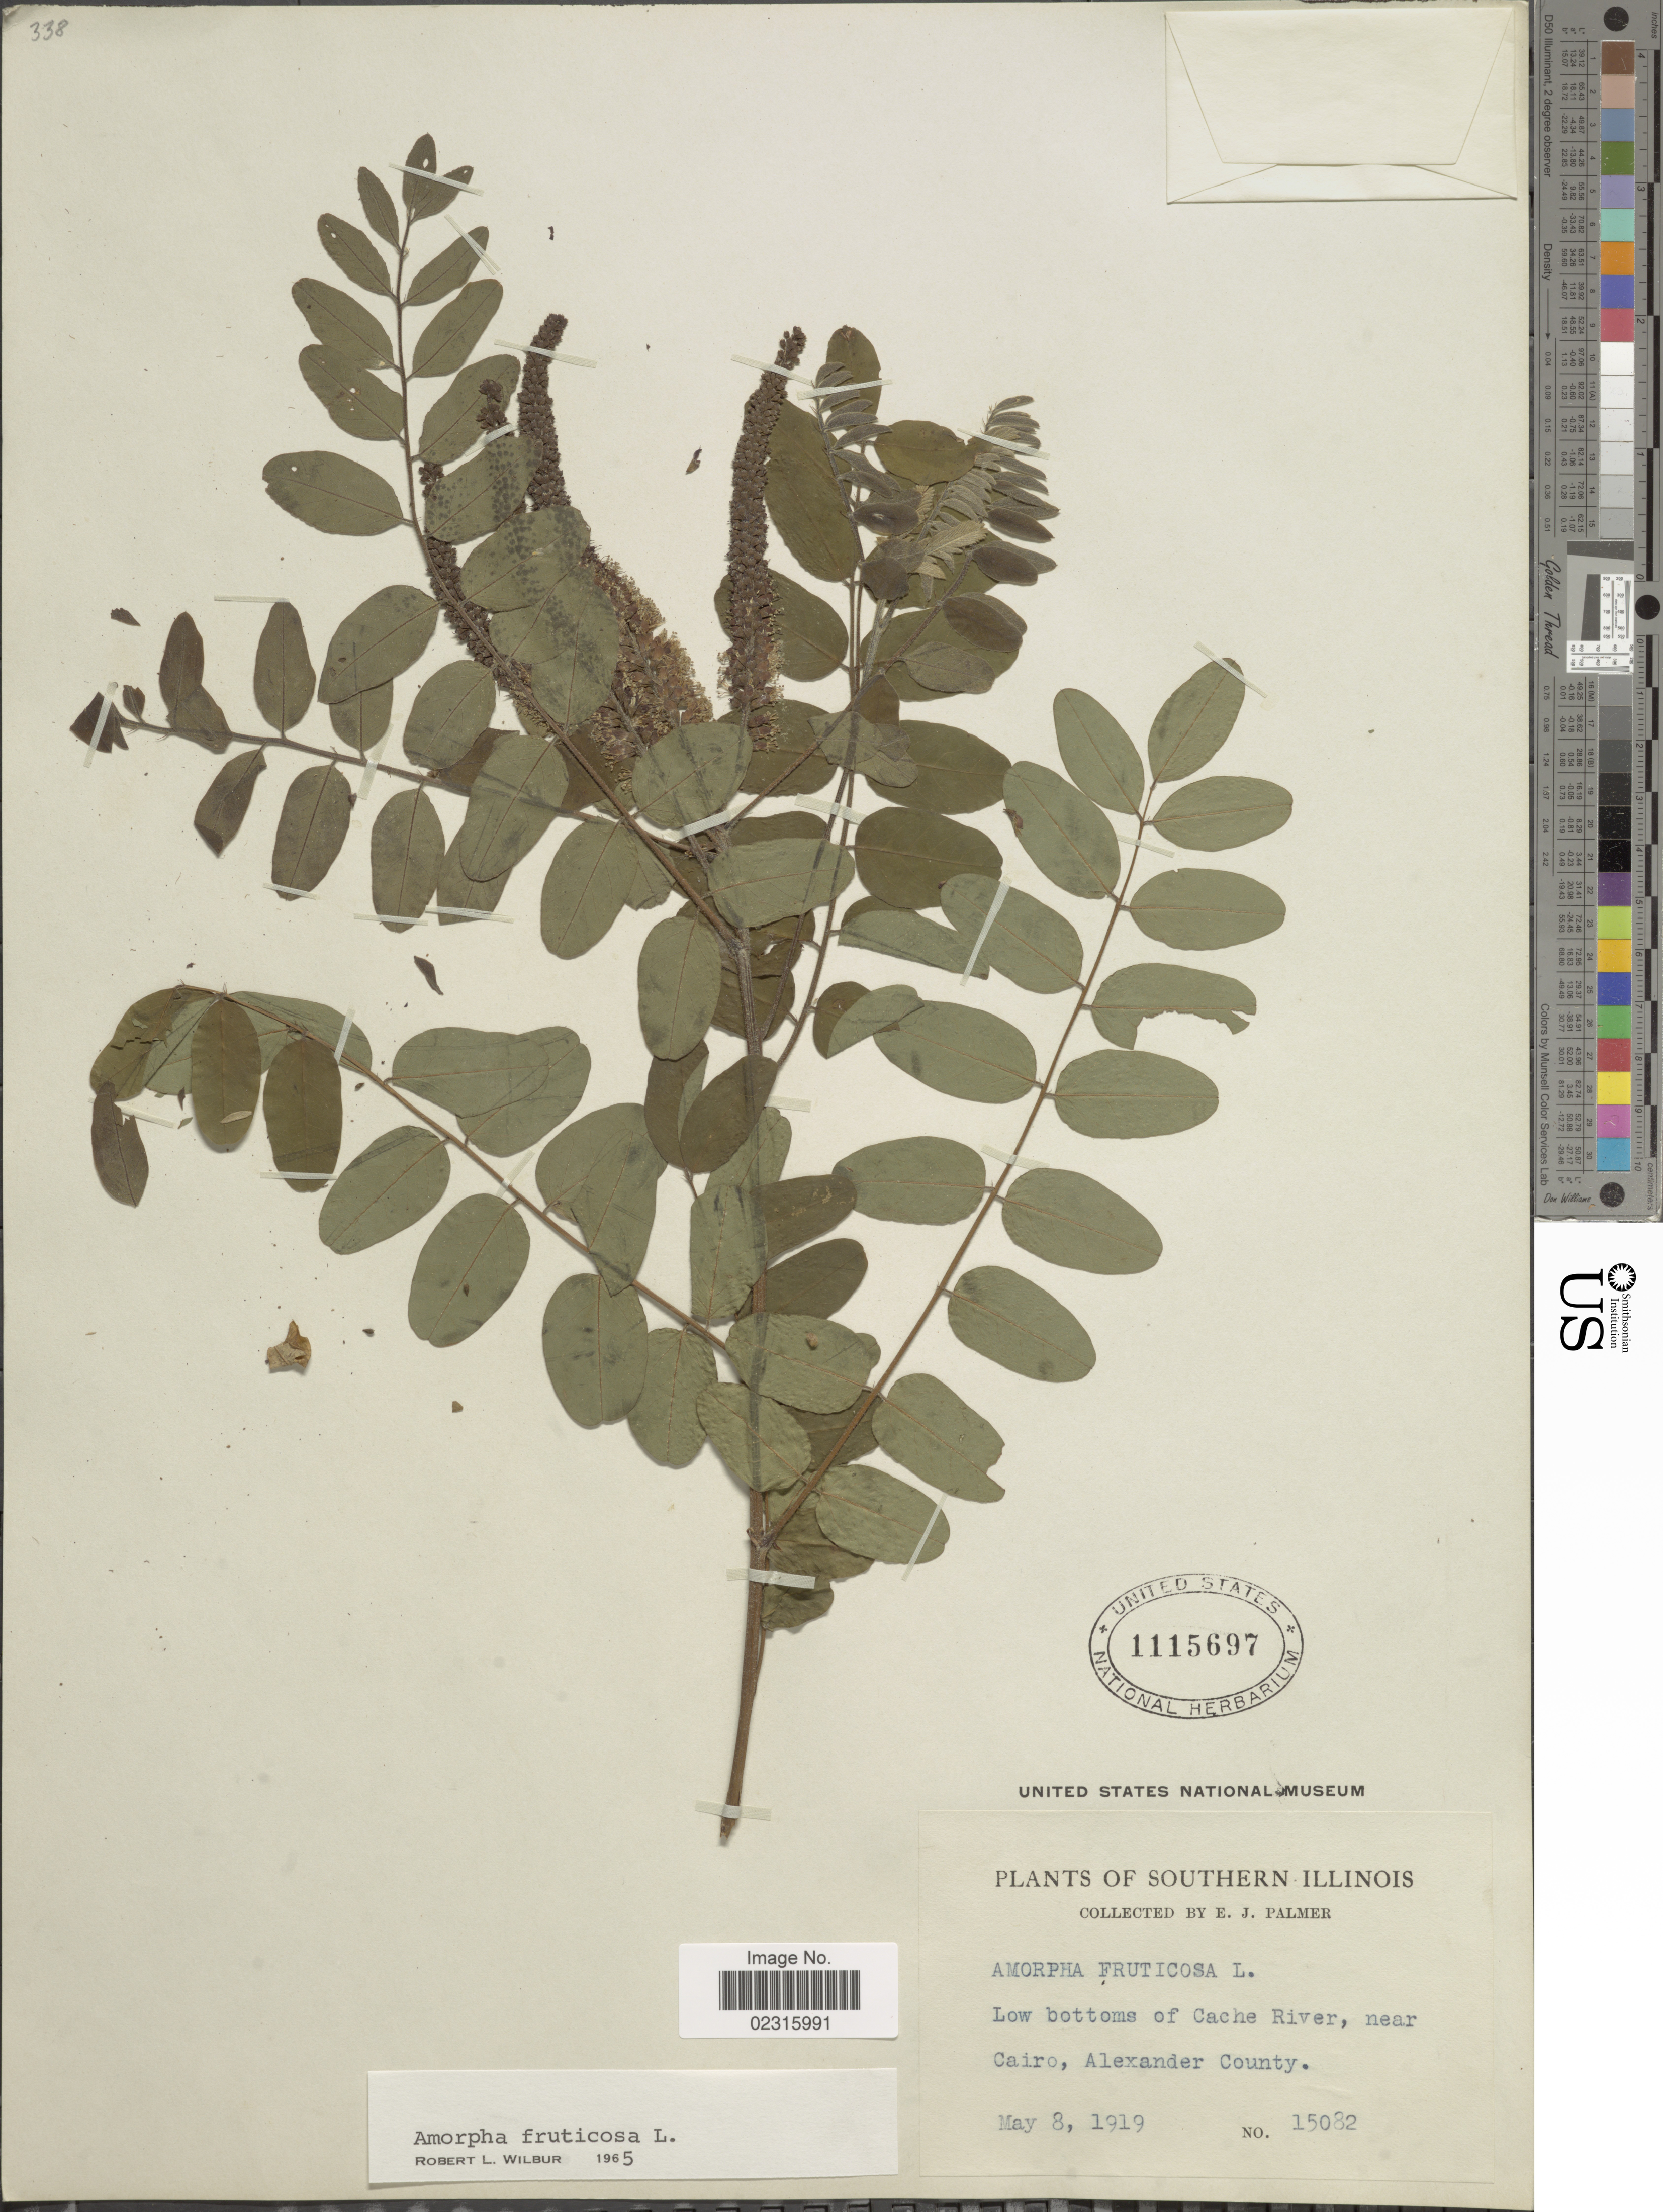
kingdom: Plantae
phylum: Tracheophyta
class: Magnoliopsida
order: Fabales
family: Fabaceae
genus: Amorpha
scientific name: Amorpha fruticosa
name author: L.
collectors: E. J. Palmer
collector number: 15082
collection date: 1919-05-08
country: United States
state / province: Illinois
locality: Southern Illinois, low bottoms of Cache River, near Cairo, Alexander County.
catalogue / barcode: US 1115697